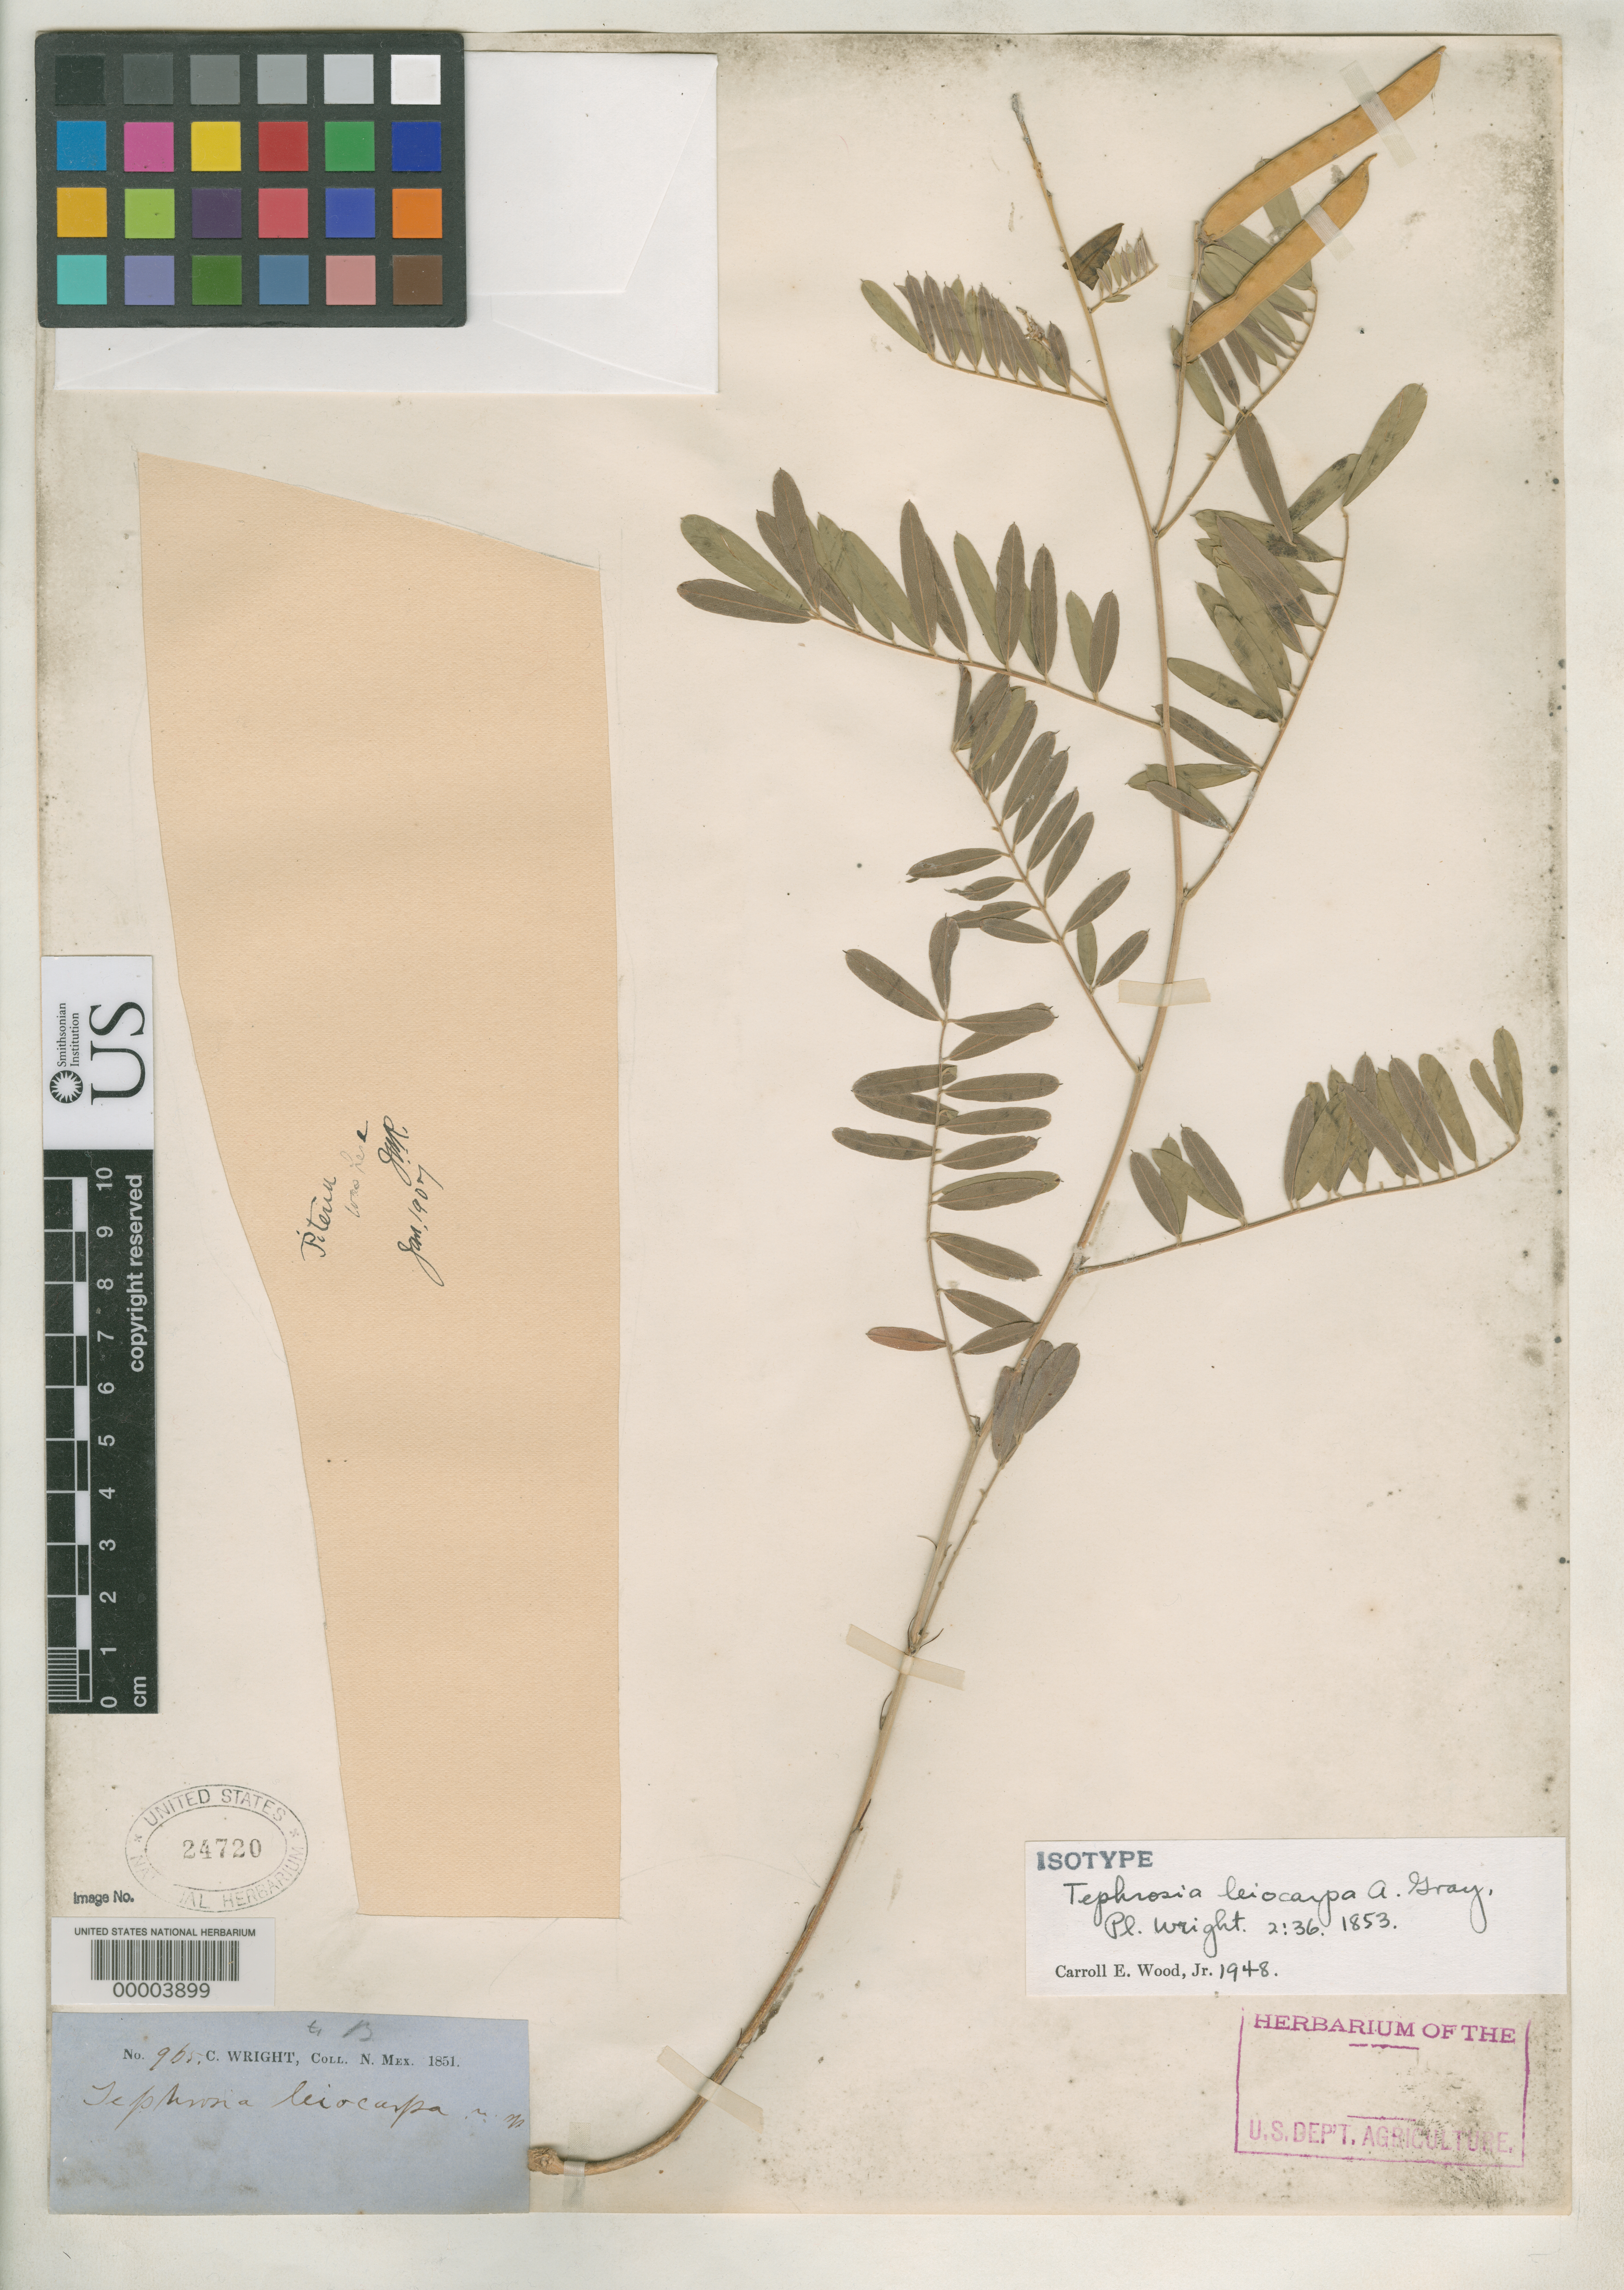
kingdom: Plantae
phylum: Tracheophyta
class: Magnoliopsida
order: Fabales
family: Fabaceae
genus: Tephrosia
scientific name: Tephrosia leiocarpa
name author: A. Gray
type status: Isotype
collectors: C. Wright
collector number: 965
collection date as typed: Sep 1851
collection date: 1851-09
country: Mexico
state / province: Sonora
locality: On the Sonoita.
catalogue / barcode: US 24720